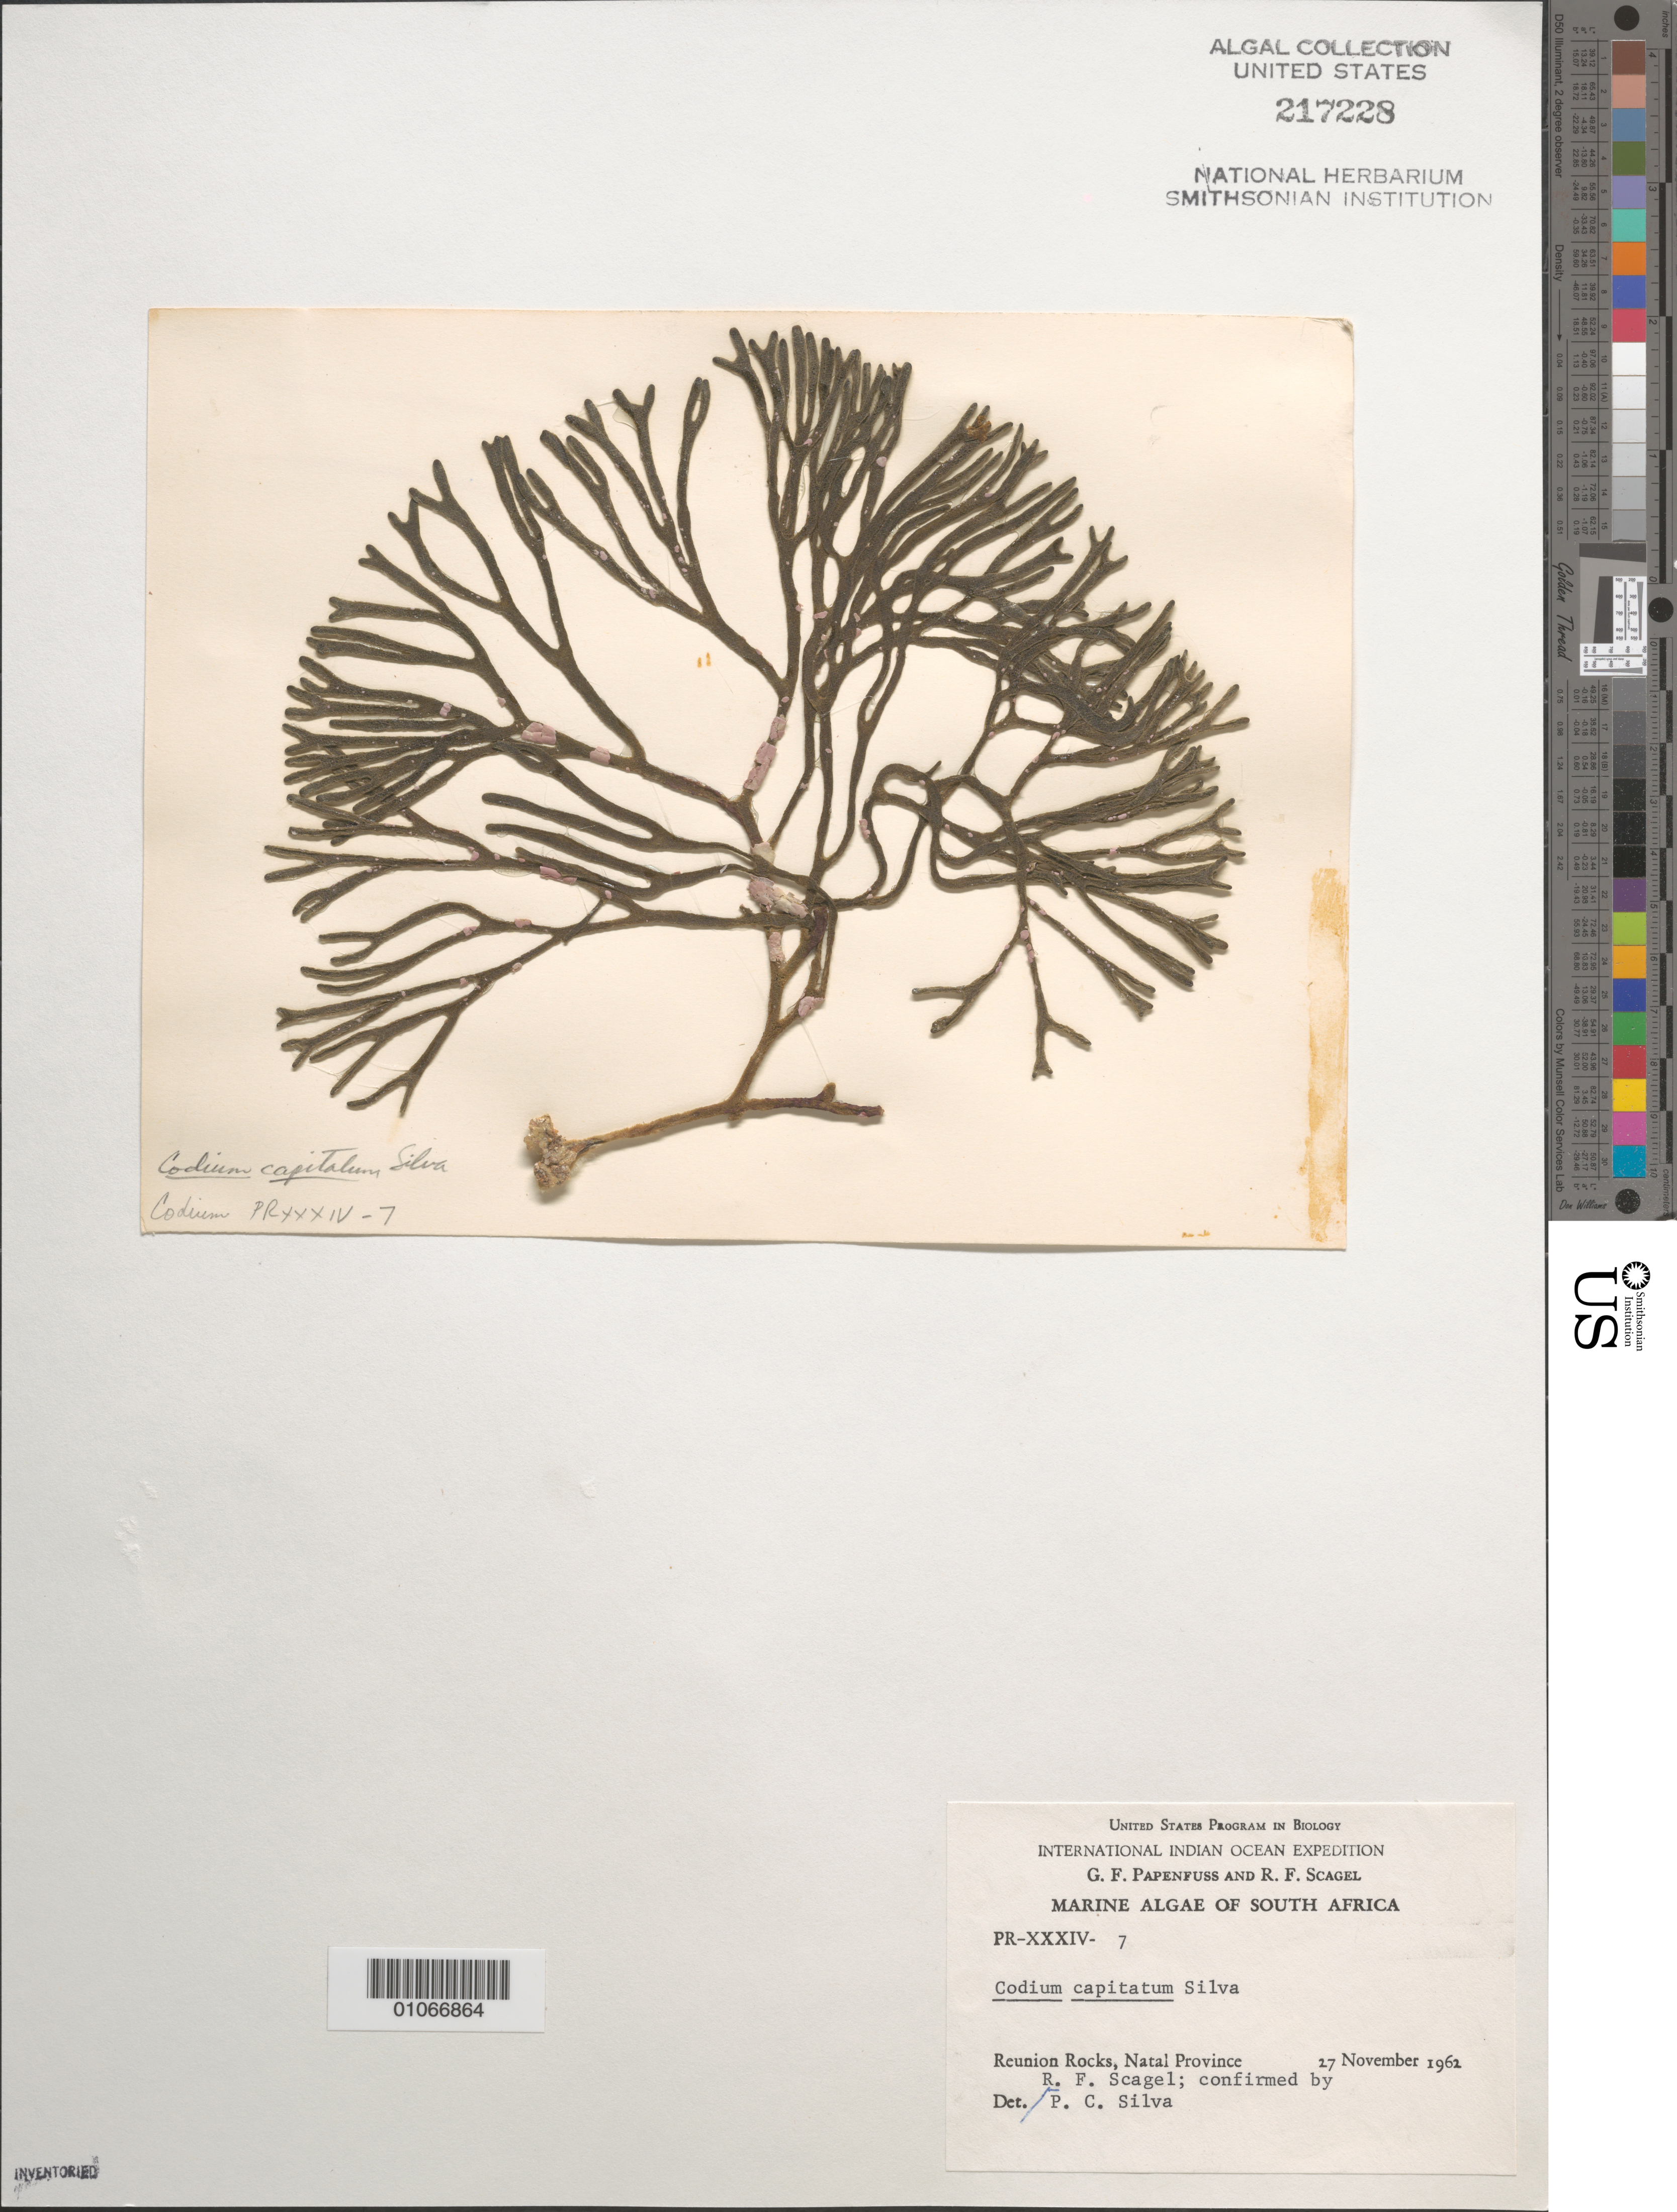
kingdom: Plantae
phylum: Chlorophyta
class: Ulvophyceae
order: Bryopsidales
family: Codiaceae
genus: Codium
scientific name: Codium capitatum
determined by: Scagel, R. F.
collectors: G. Papenfuss & R. F. Scagel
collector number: PR-XXXIV-7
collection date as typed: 27 Nov 1962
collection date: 1962-11-27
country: South Africa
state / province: KwaZulu-Natal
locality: Reunion Rocks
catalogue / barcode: US 217228